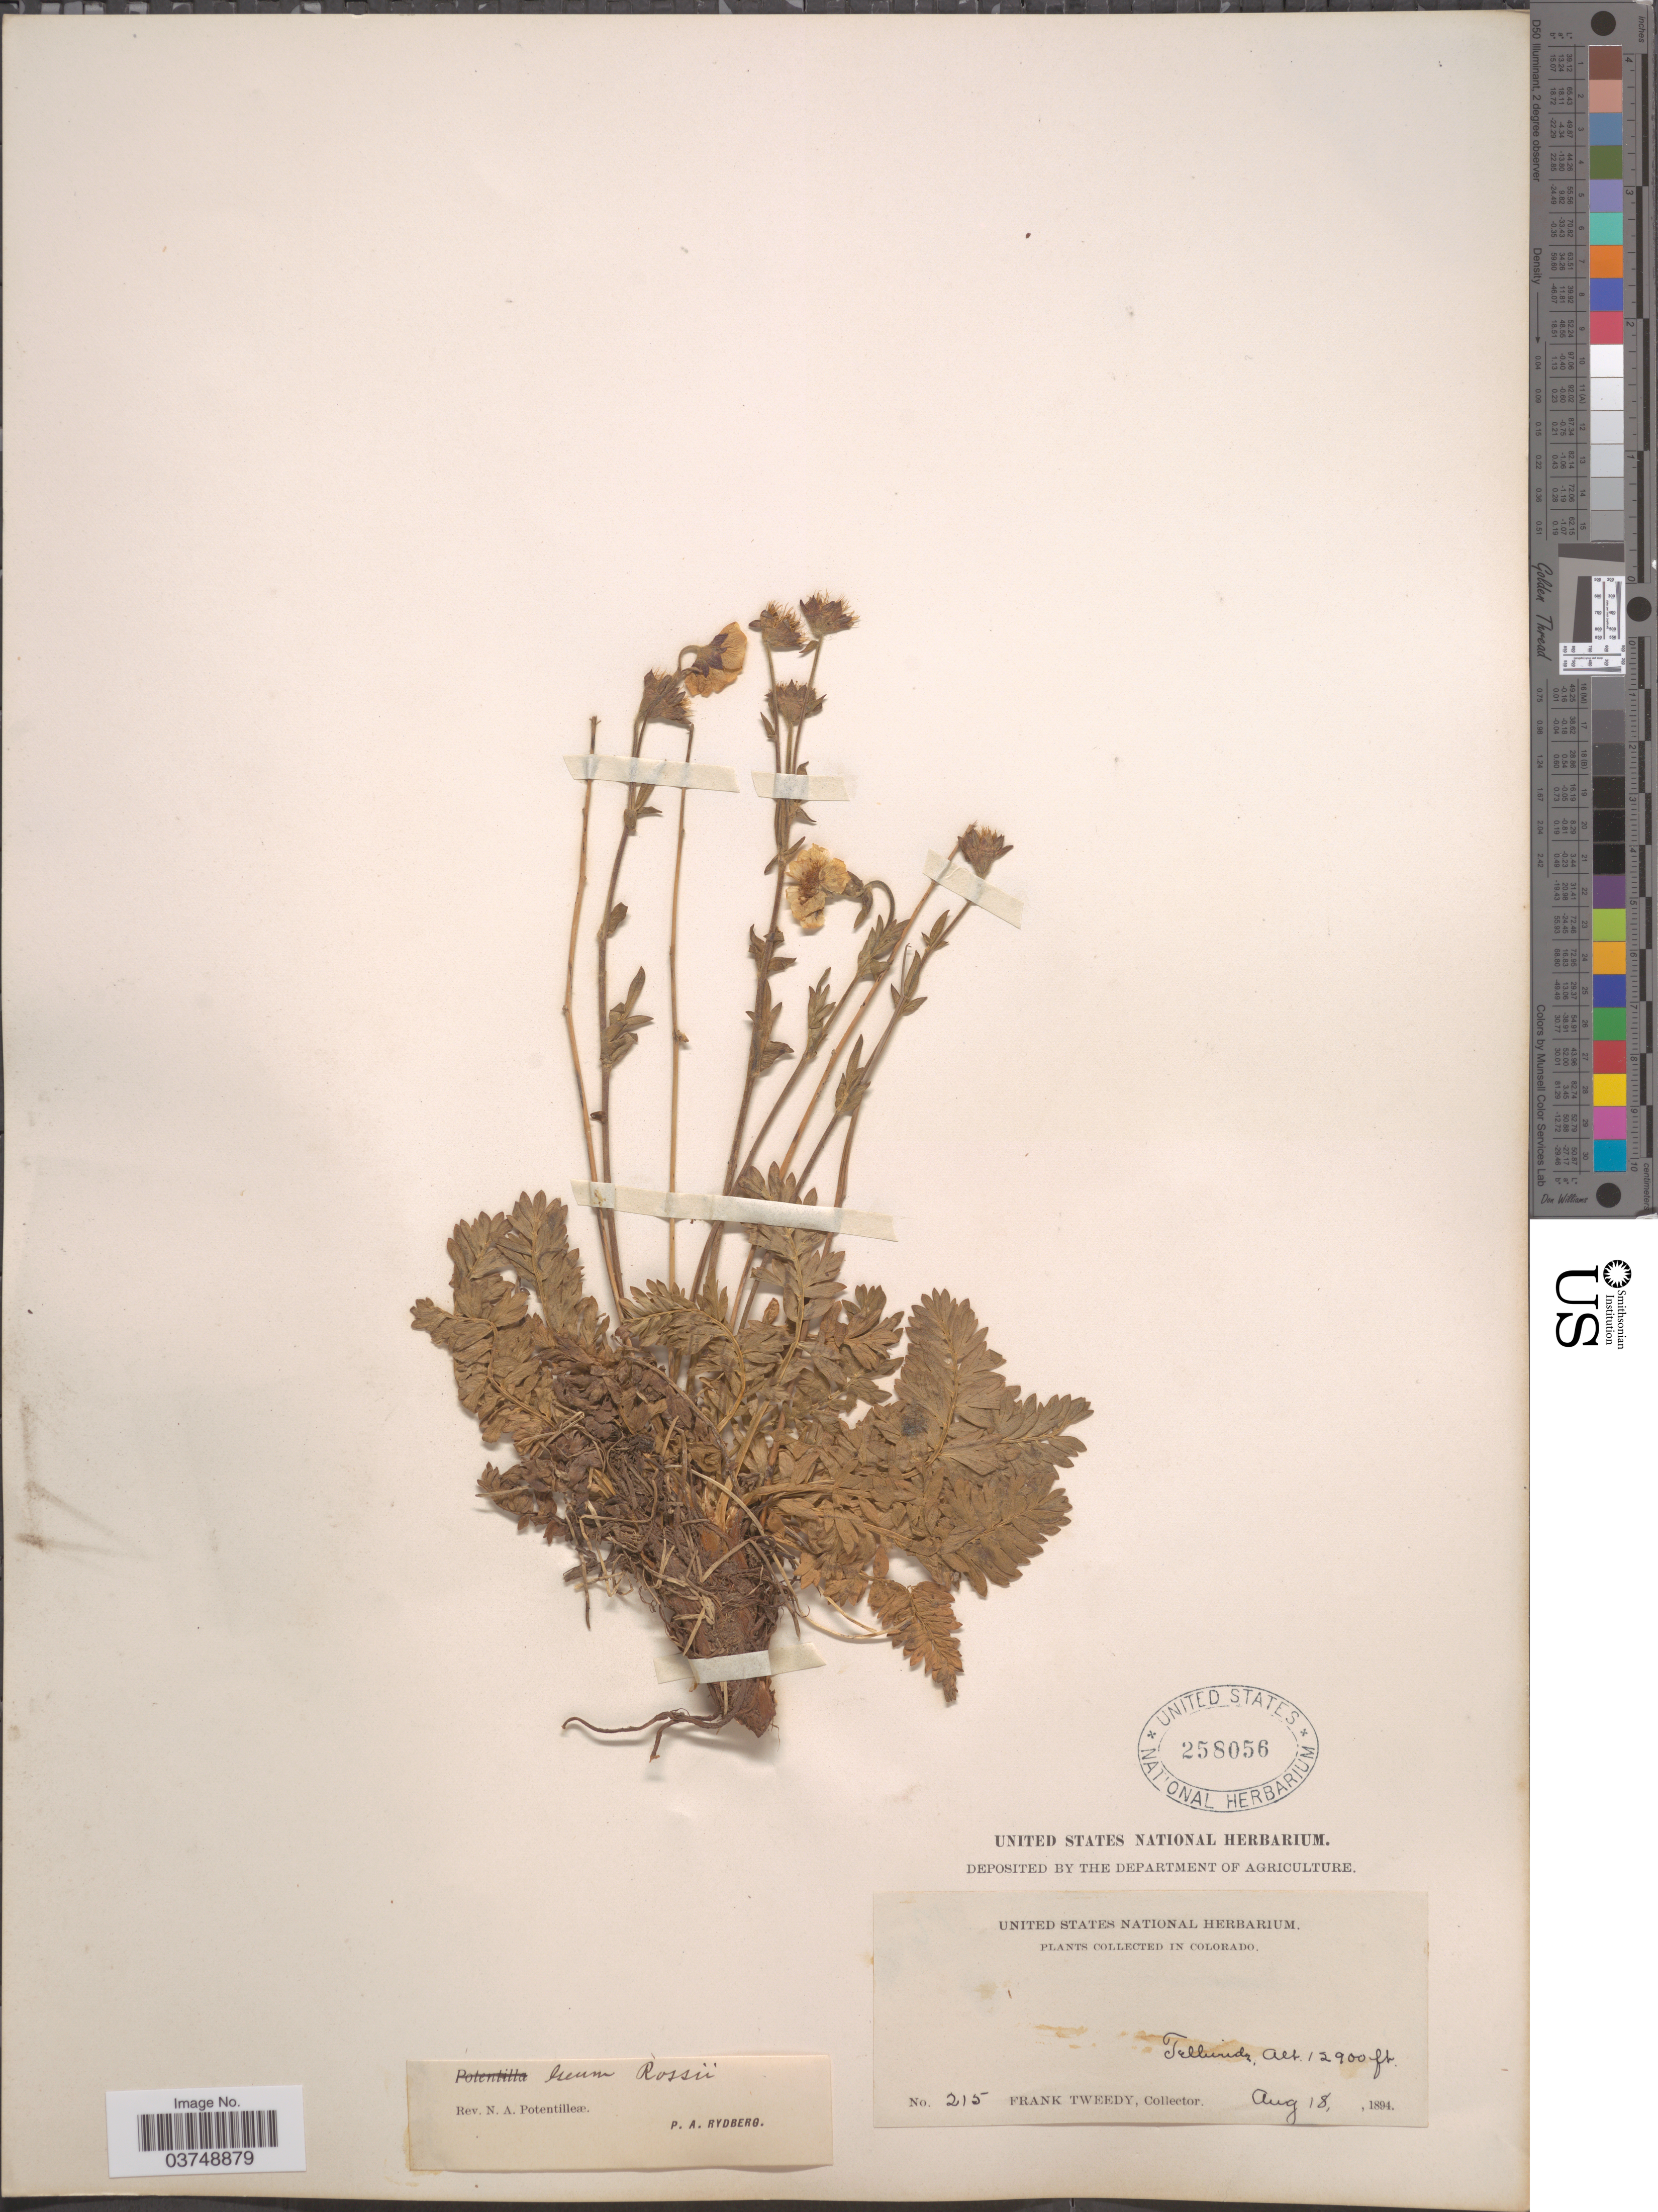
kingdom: Plantae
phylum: Tracheophyta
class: Magnoliopsida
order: Rosales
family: Rosaceae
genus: Geum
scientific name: Geum rossii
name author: (R. Br.) Ser.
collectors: F. Tweedy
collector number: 215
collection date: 1894-08-18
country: United States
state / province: Colorado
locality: Telluride.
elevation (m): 3932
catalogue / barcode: US 258056